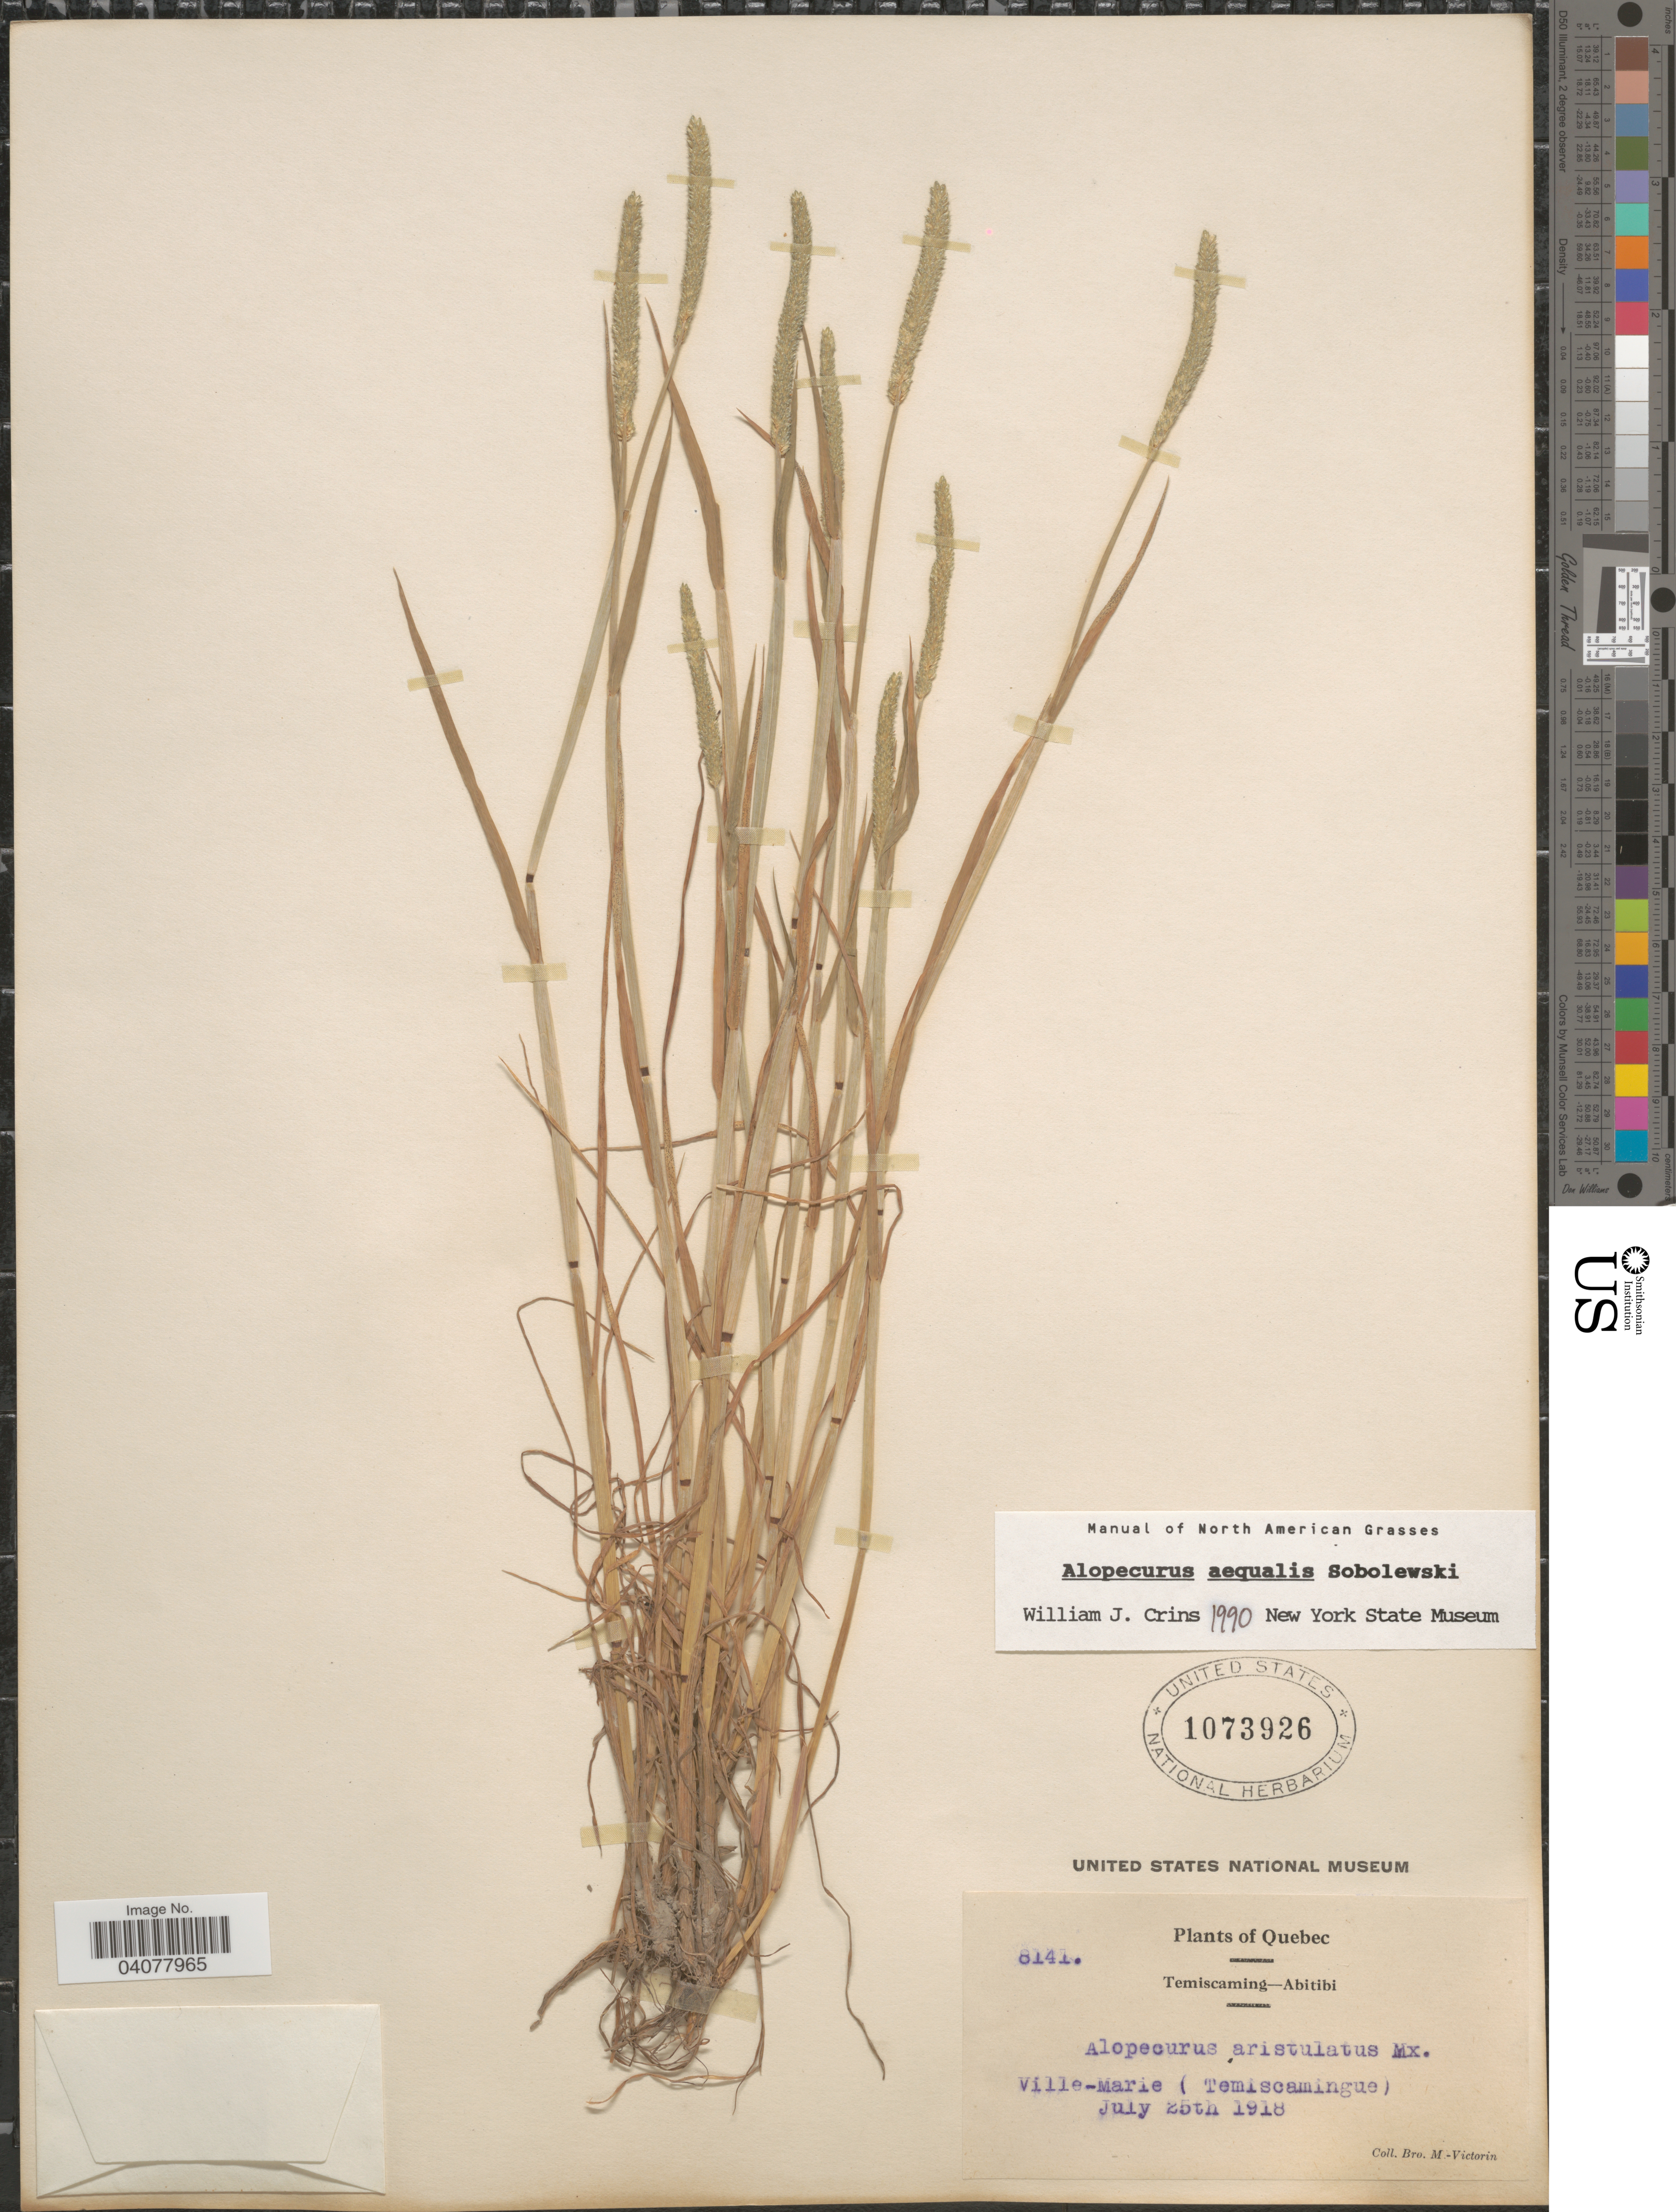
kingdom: Plantae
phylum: Tracheophyta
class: Liliopsida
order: Poales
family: Poaceae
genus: Alopecurus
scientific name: Alopecurus aequalis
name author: Sobol.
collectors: Fr. Marie-Victorin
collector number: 8141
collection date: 1918-07-25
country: Canada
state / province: Quebec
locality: Temiscaming-Abitibi. Ville-Marie (Temiscamingue).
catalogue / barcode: US 1073926